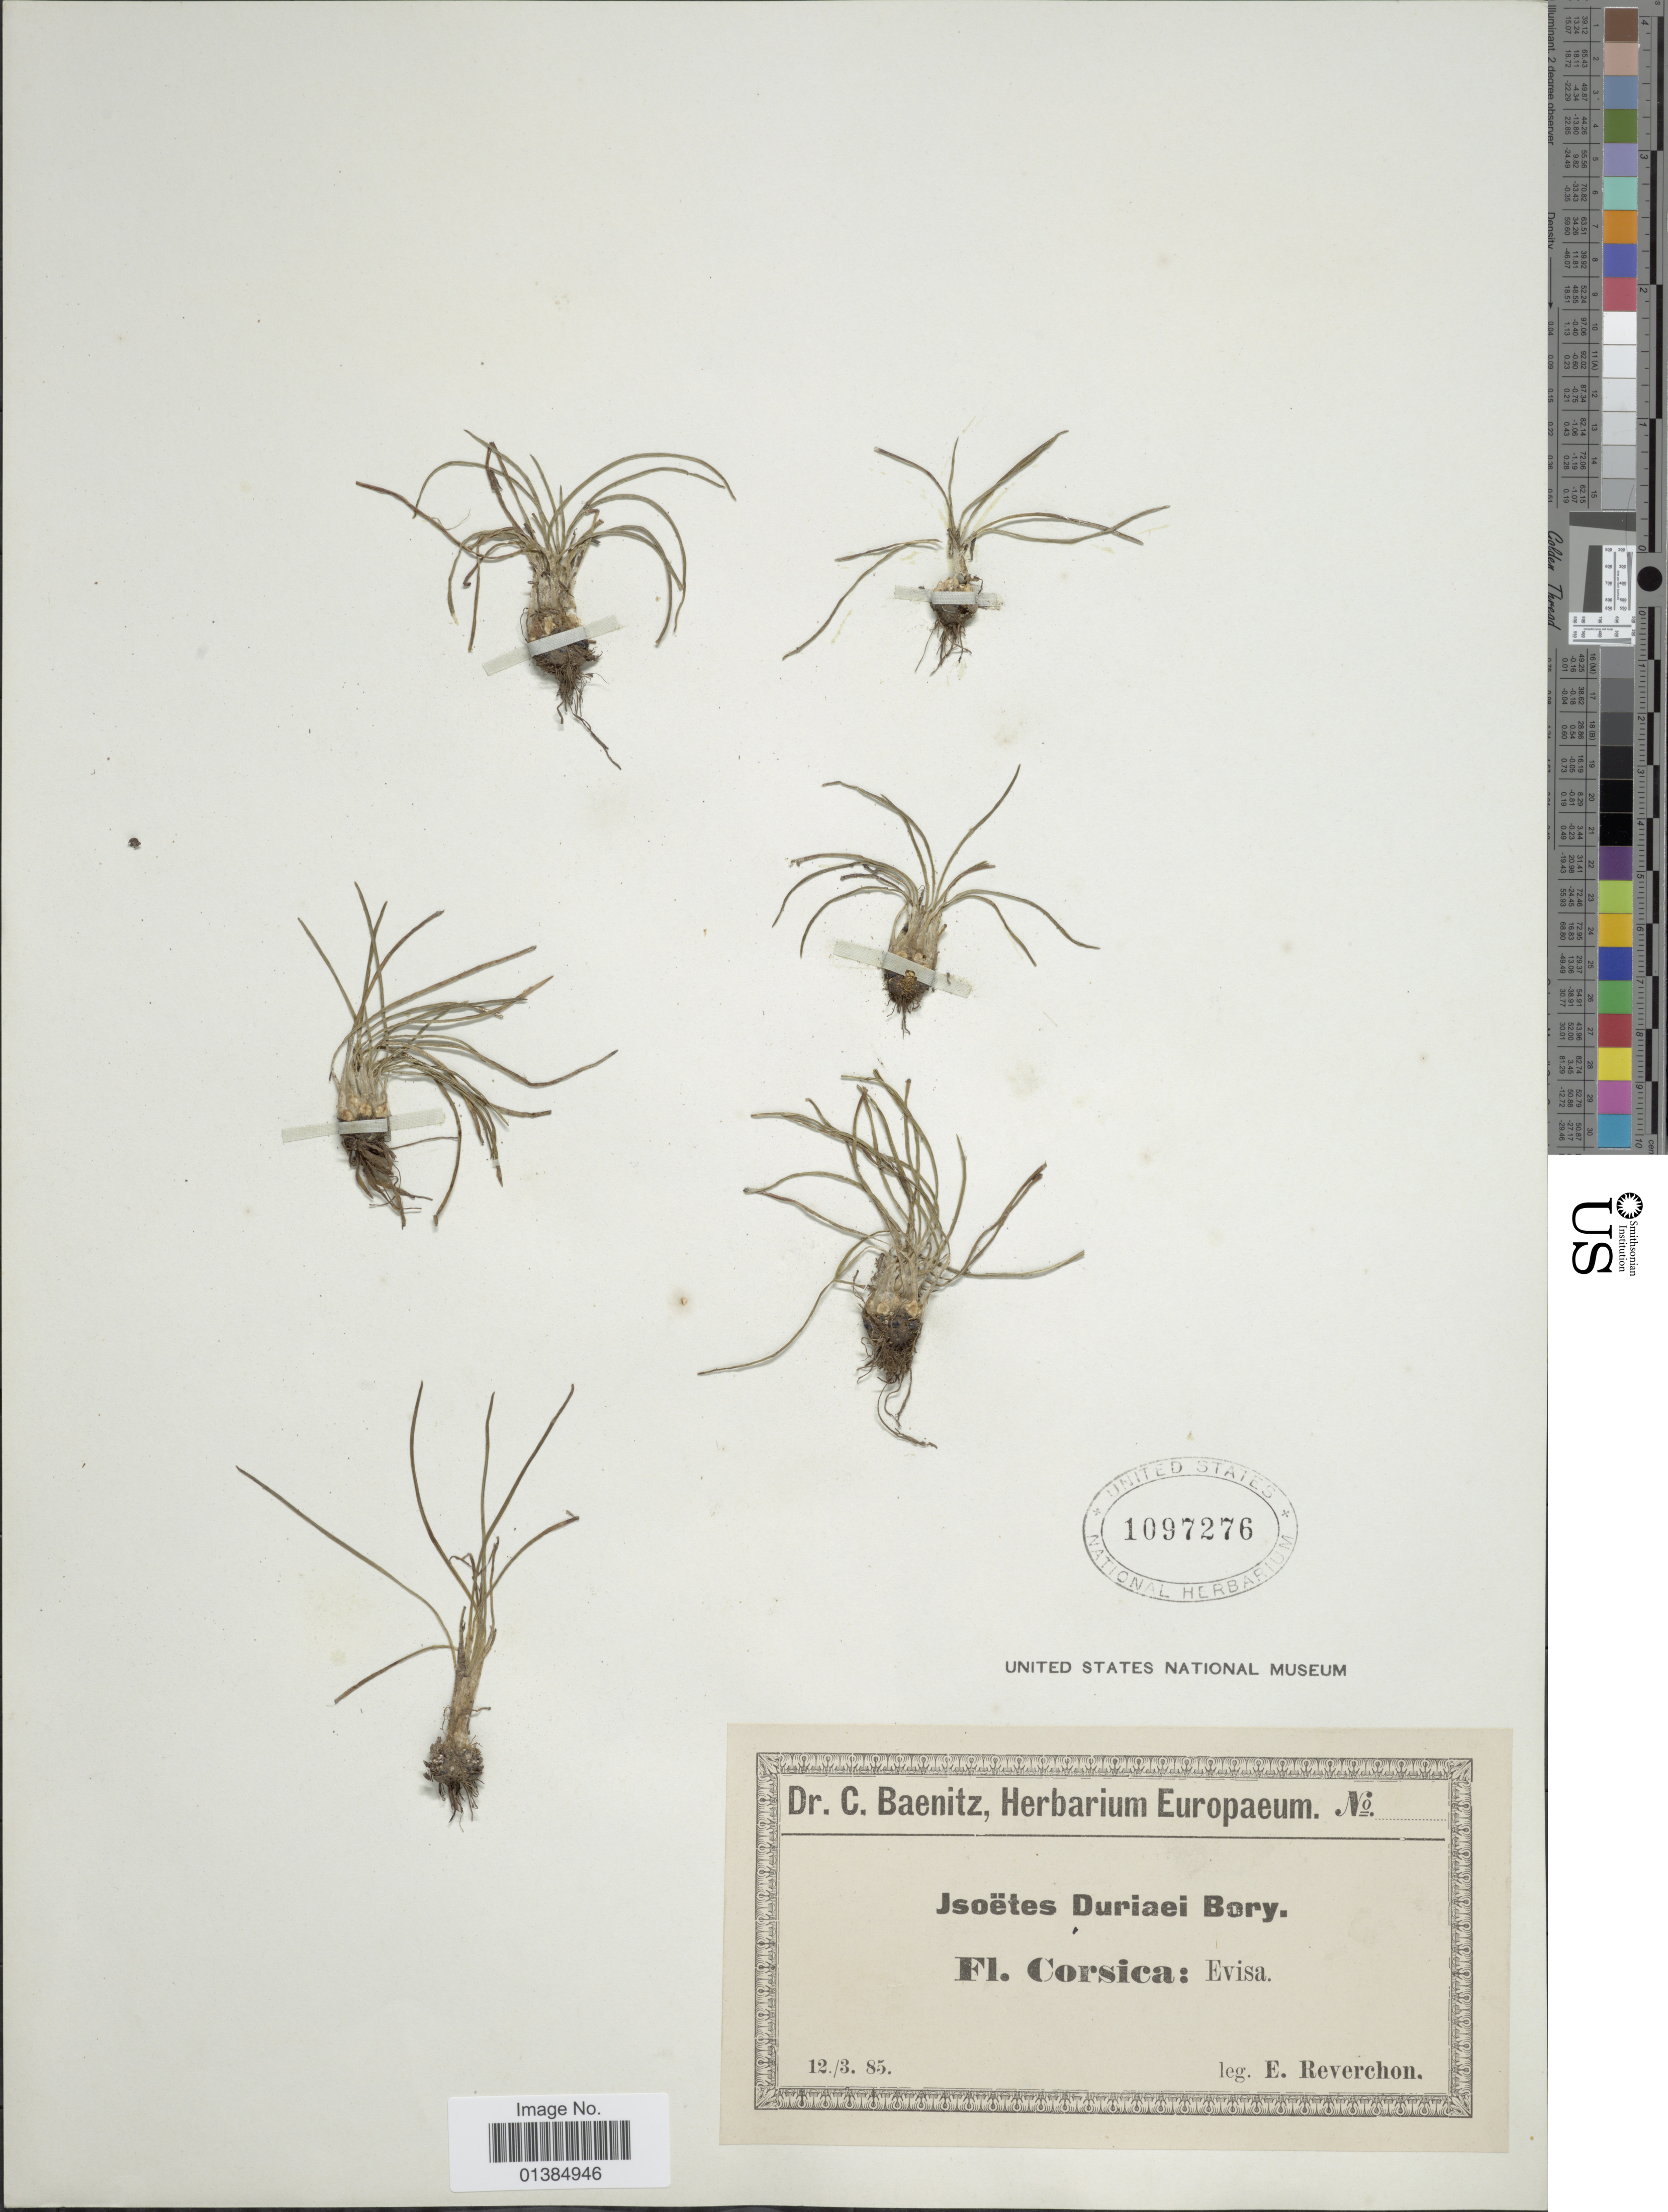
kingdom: Plantae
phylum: Tracheophyta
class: Lycopodiopsida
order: Isoetales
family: Isoetaceae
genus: Isoetes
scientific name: Isoetes duriaei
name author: Bory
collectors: E. Reverchon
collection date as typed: Transcribed d/m/y: 12/3/85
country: France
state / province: Corsica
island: Corse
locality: Evisa.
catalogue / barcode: US 1097276